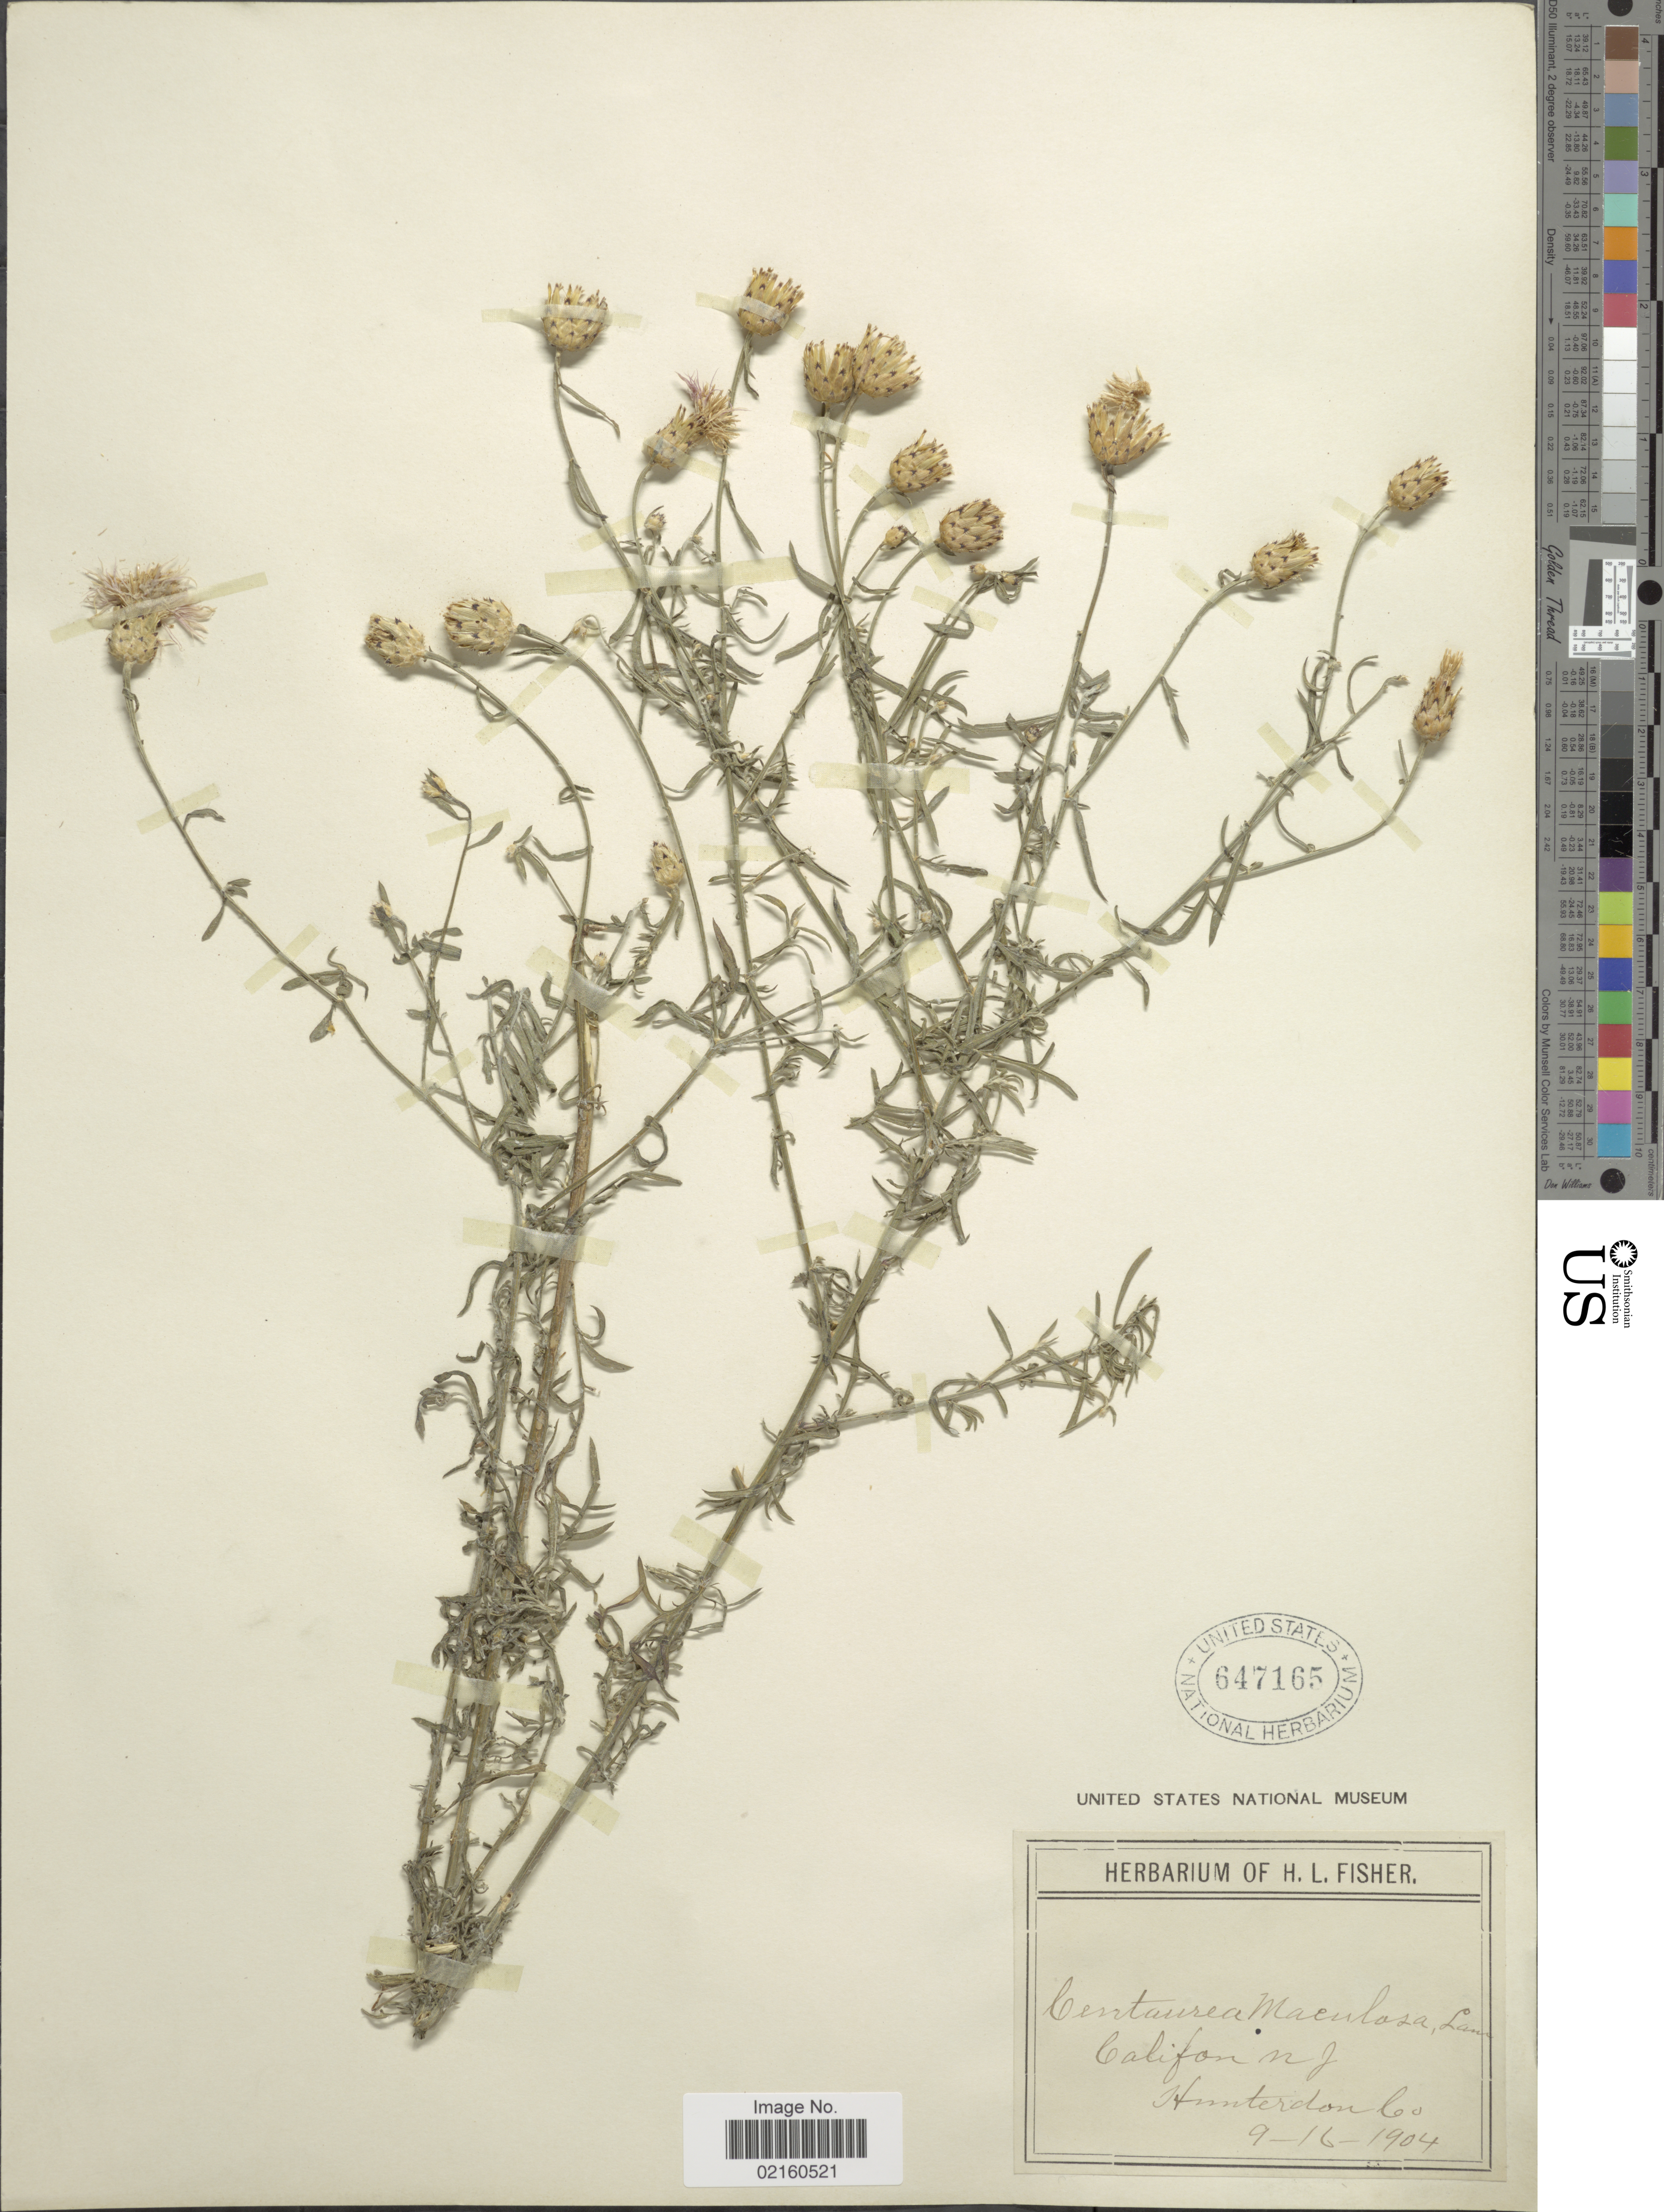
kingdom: Plantae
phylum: Tracheophyta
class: Magnoliopsida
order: Asterales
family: Asteraceae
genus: Centaurea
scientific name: Centaurea stoebe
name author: L.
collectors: ex herb. of H. L. Fisher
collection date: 1904-09-16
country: United States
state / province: New Jersey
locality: Califon, Hunterdon Co.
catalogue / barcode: US 647165